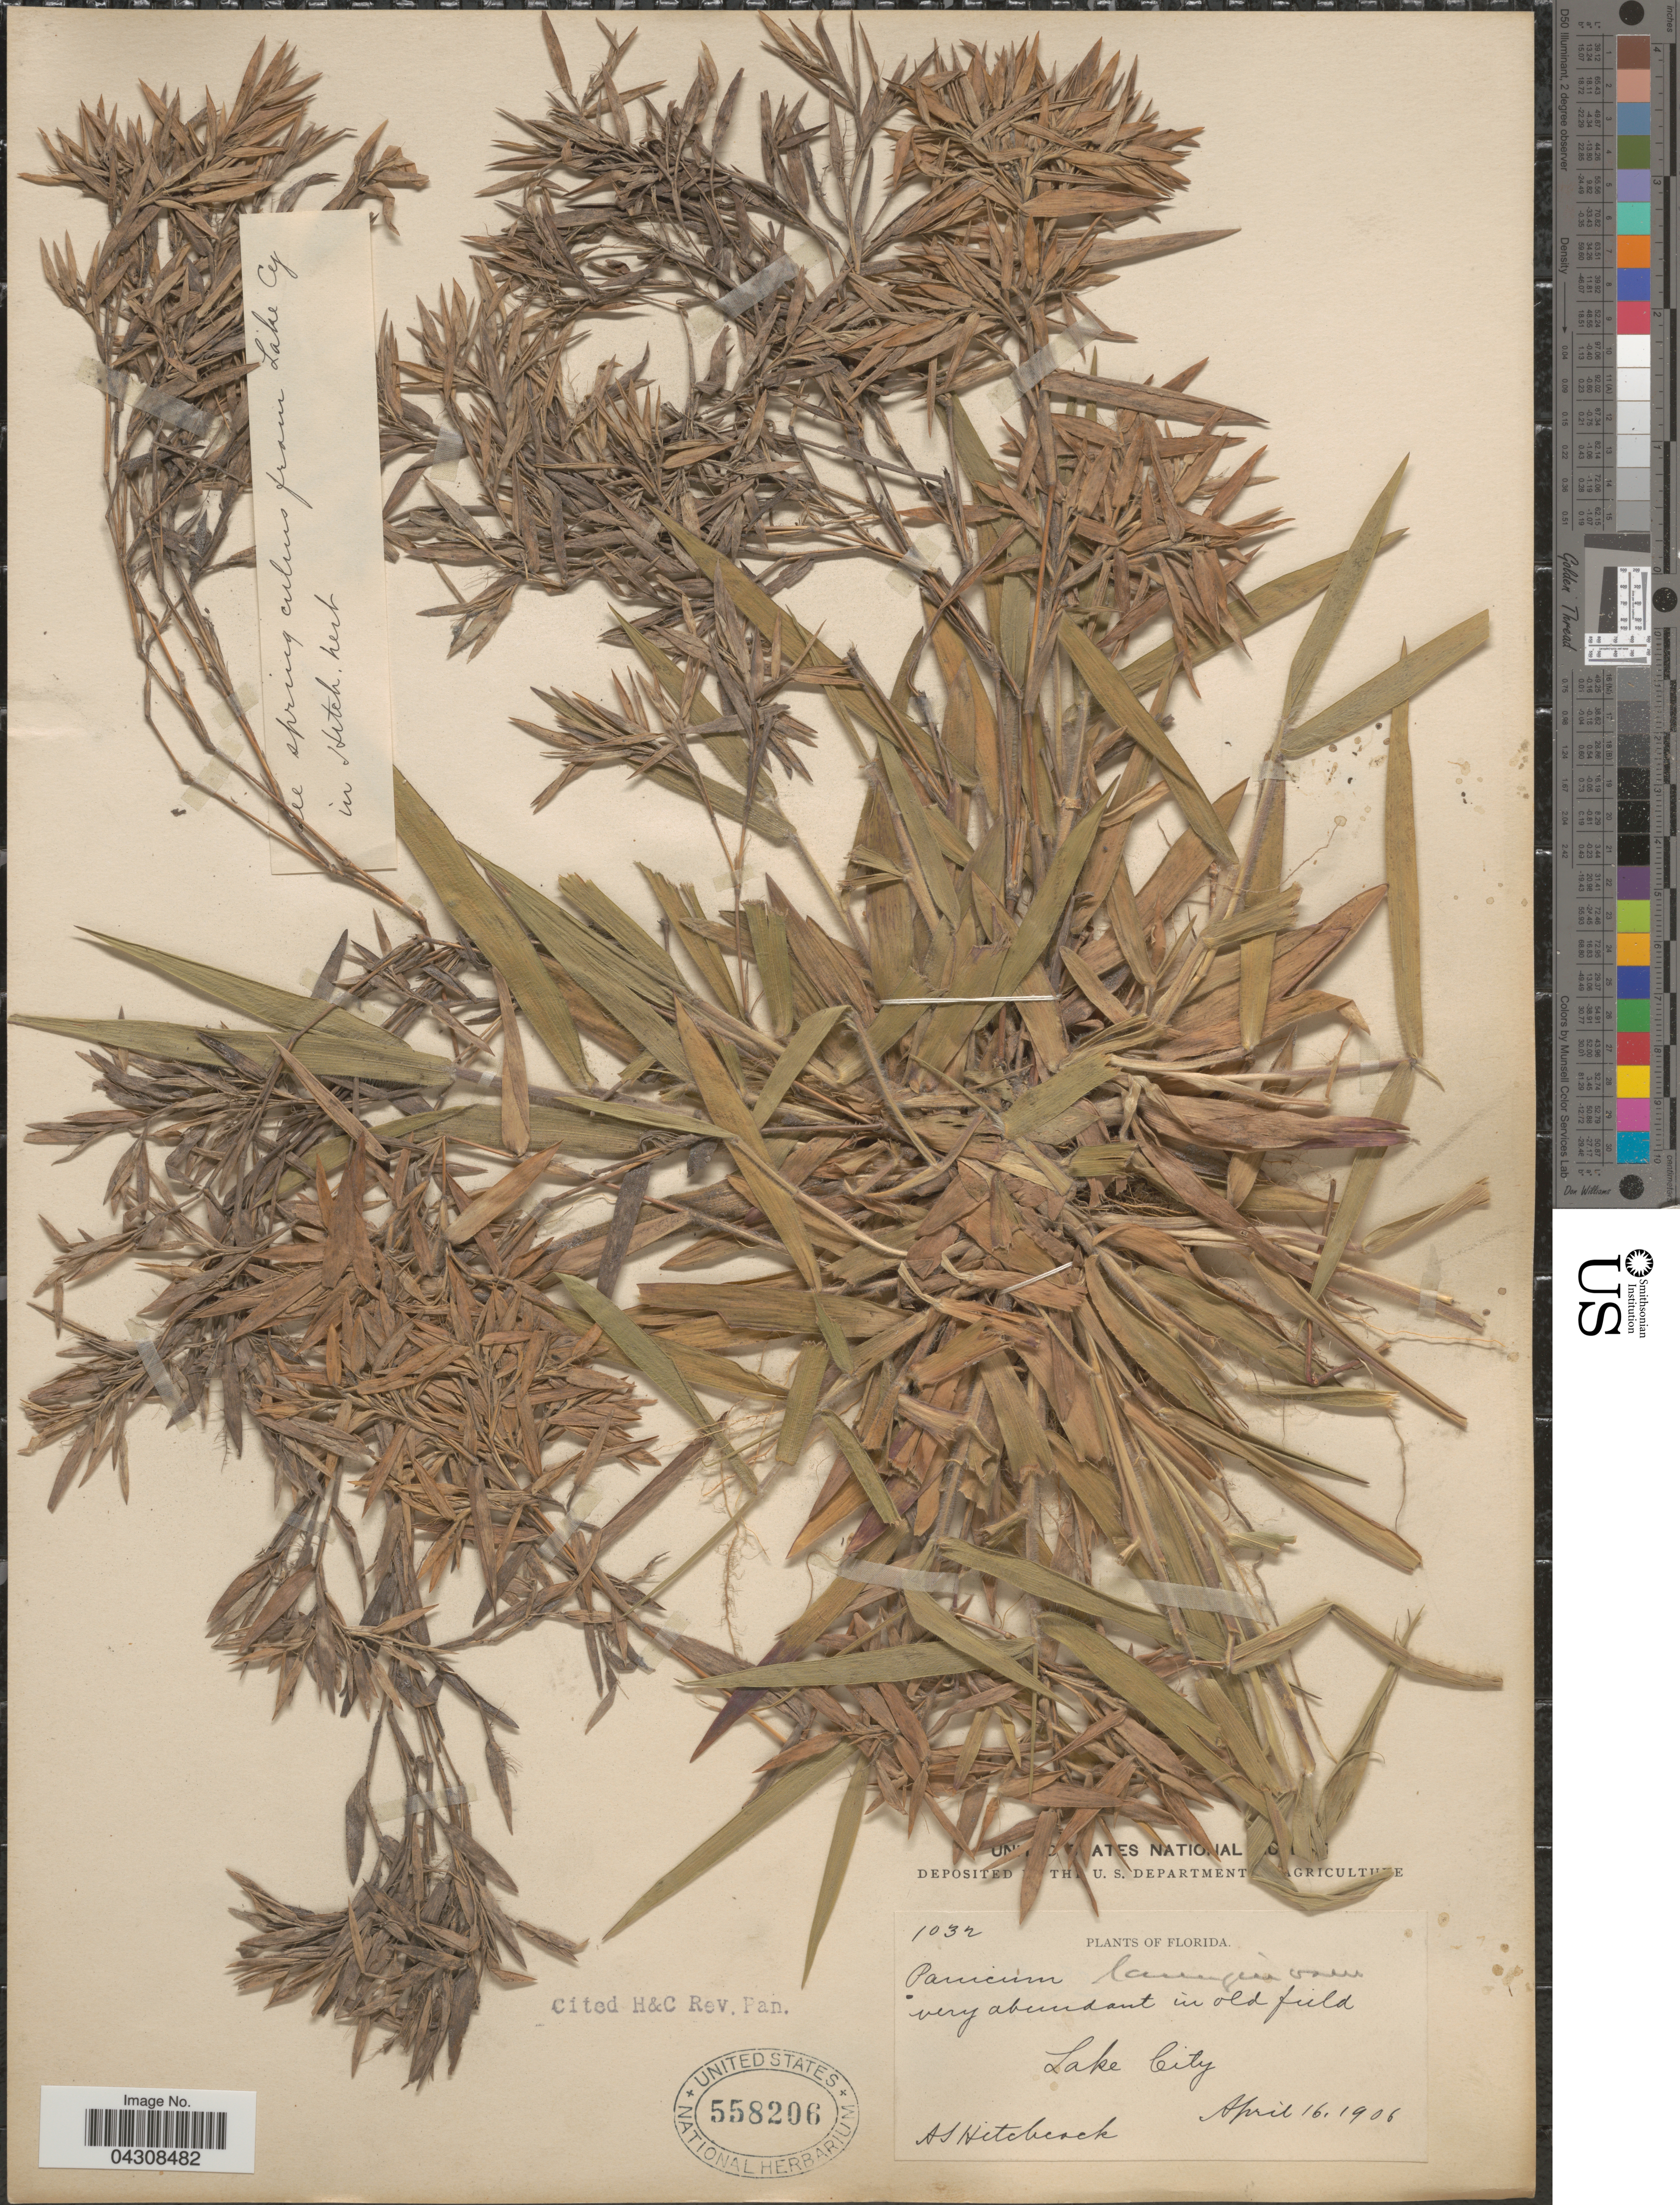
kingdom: Plantae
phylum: Tracheophyta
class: Liliopsida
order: Poales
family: Poaceae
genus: Dichanthelium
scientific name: Dichanthelium acuminatum var. acuminatum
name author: (Sw.) Gould & C.A. Clark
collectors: A. S. Hitchcock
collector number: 1032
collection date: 1906-04-16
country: United States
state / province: Florida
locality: Lake City.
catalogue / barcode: US 558206